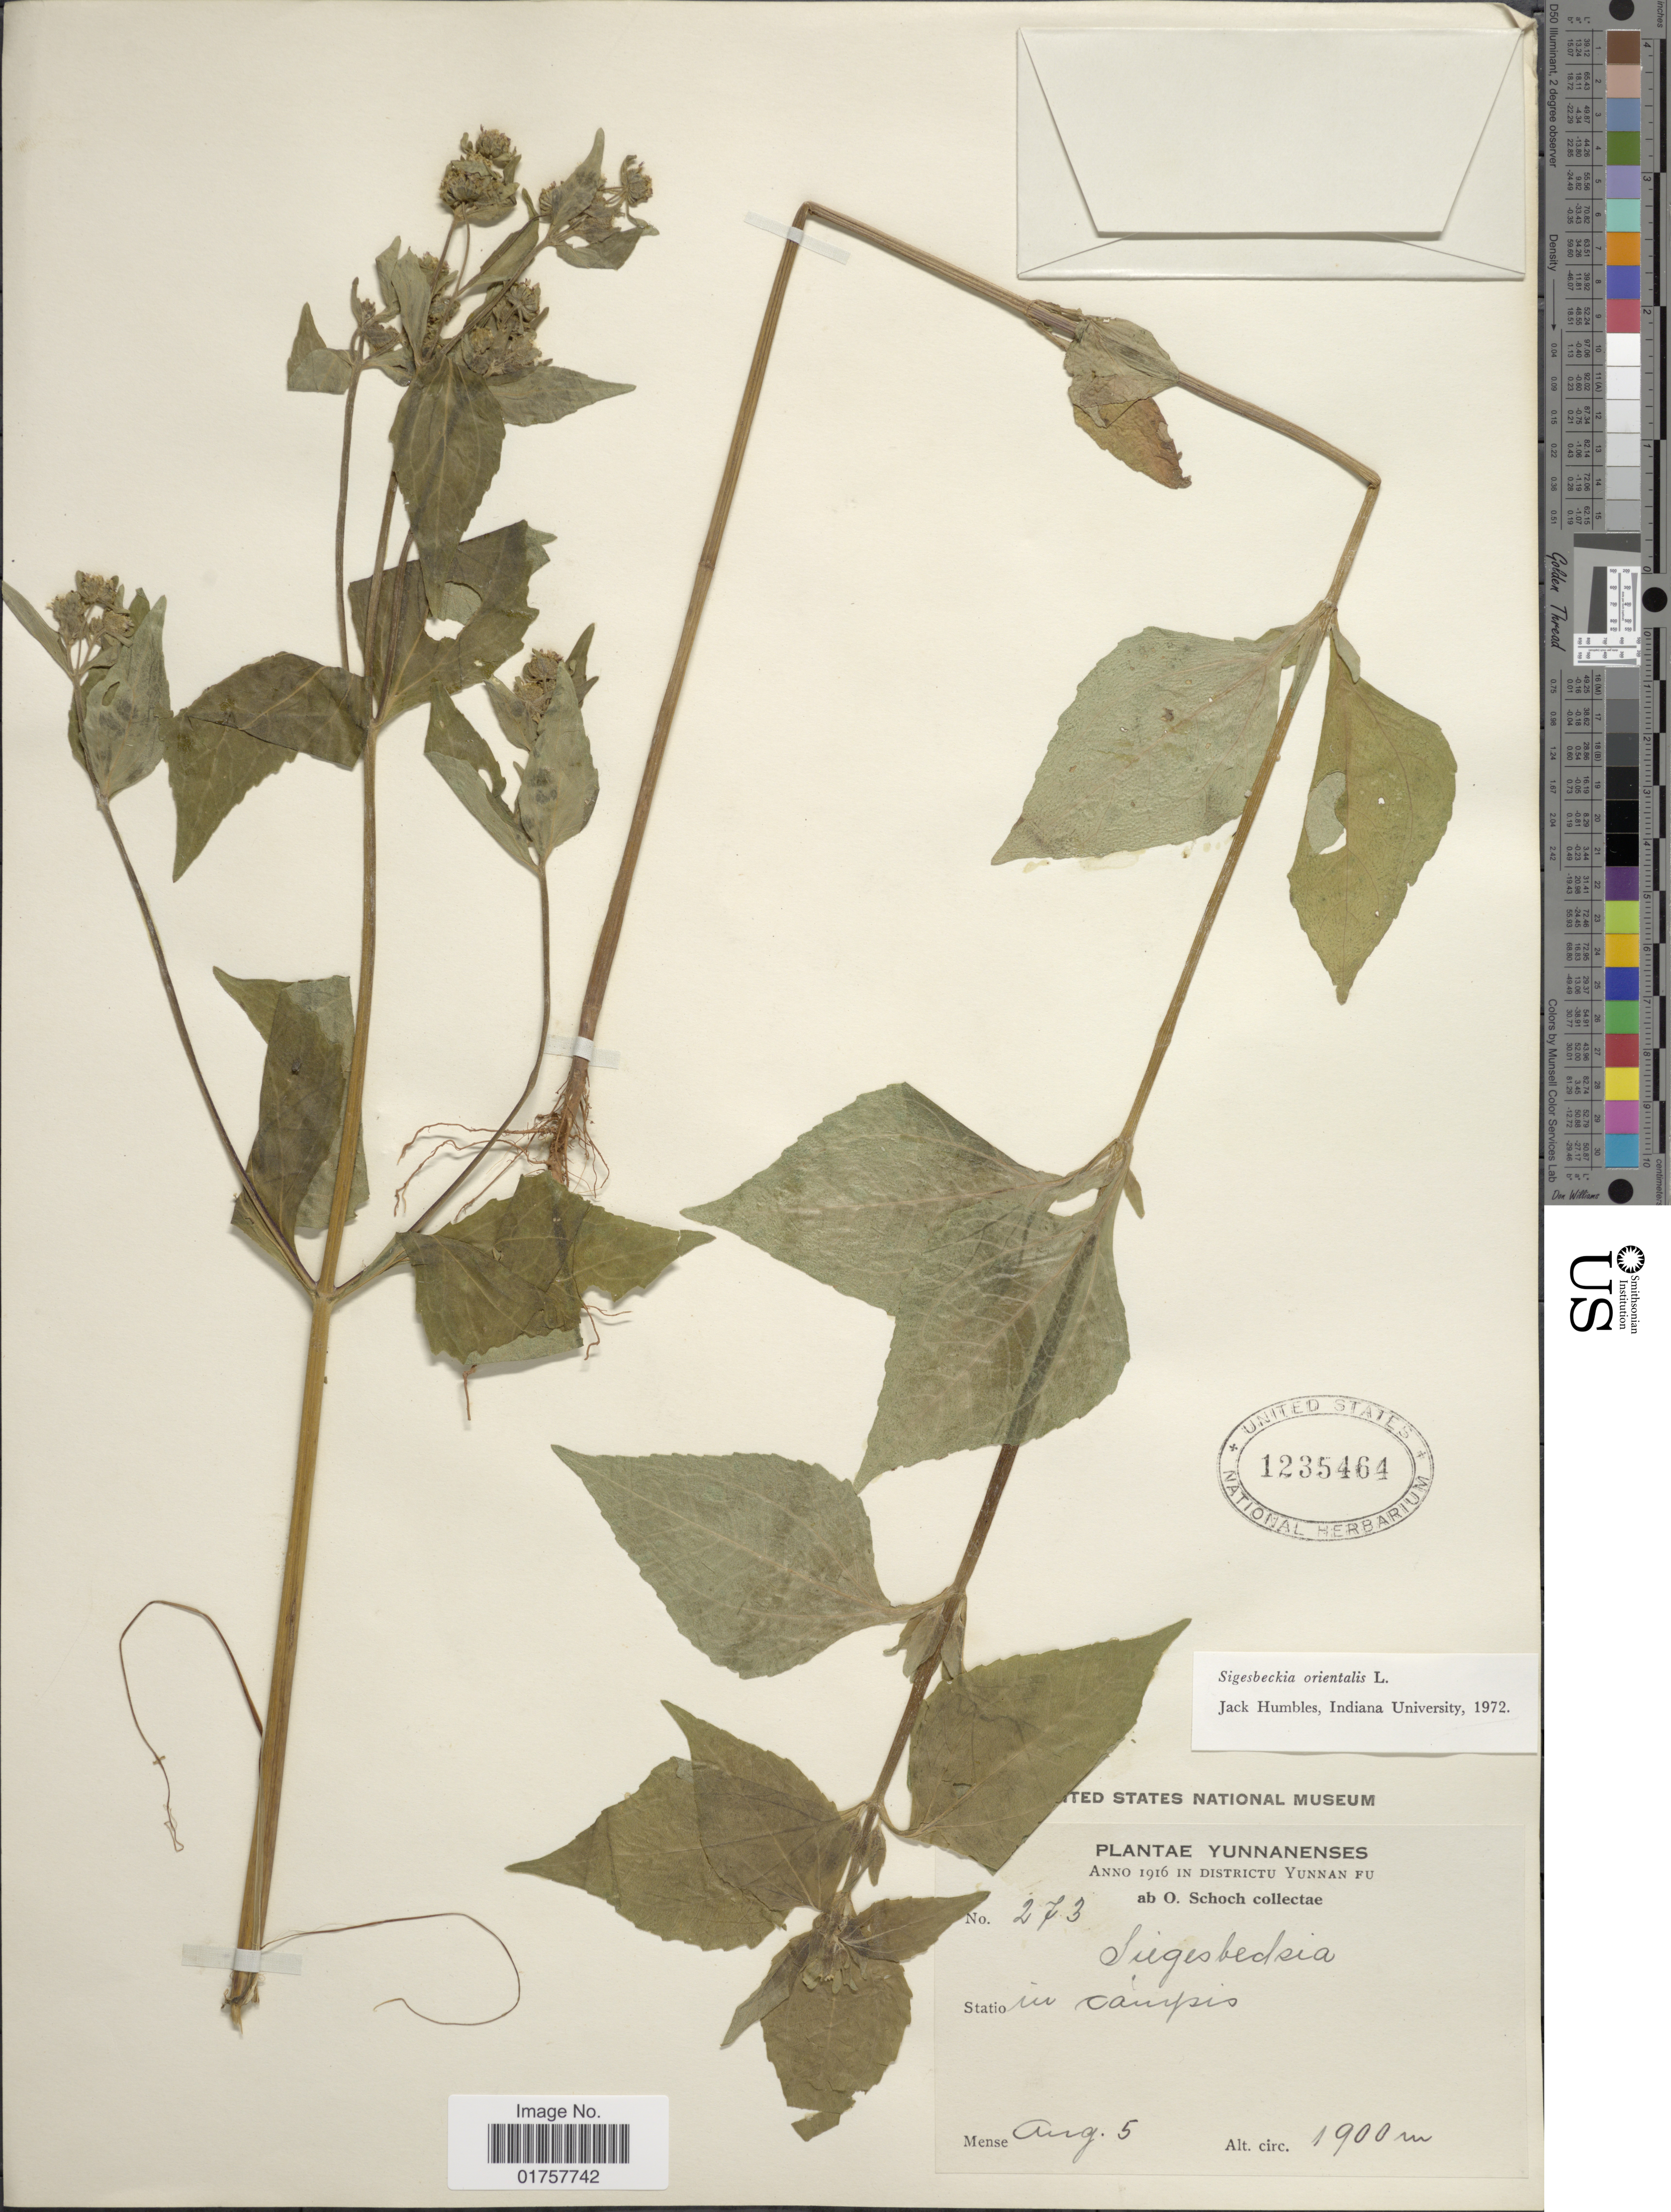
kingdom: Plantae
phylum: Tracheophyta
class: Magnoliopsida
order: Asterales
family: Asteraceae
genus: Sigesbeckia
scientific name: Sigesbeckia orientalis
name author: L.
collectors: O. Schoch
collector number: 273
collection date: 1916-08-05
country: China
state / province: Yunnan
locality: District Yunnan Fu. in campis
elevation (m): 1900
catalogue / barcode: US 1235464